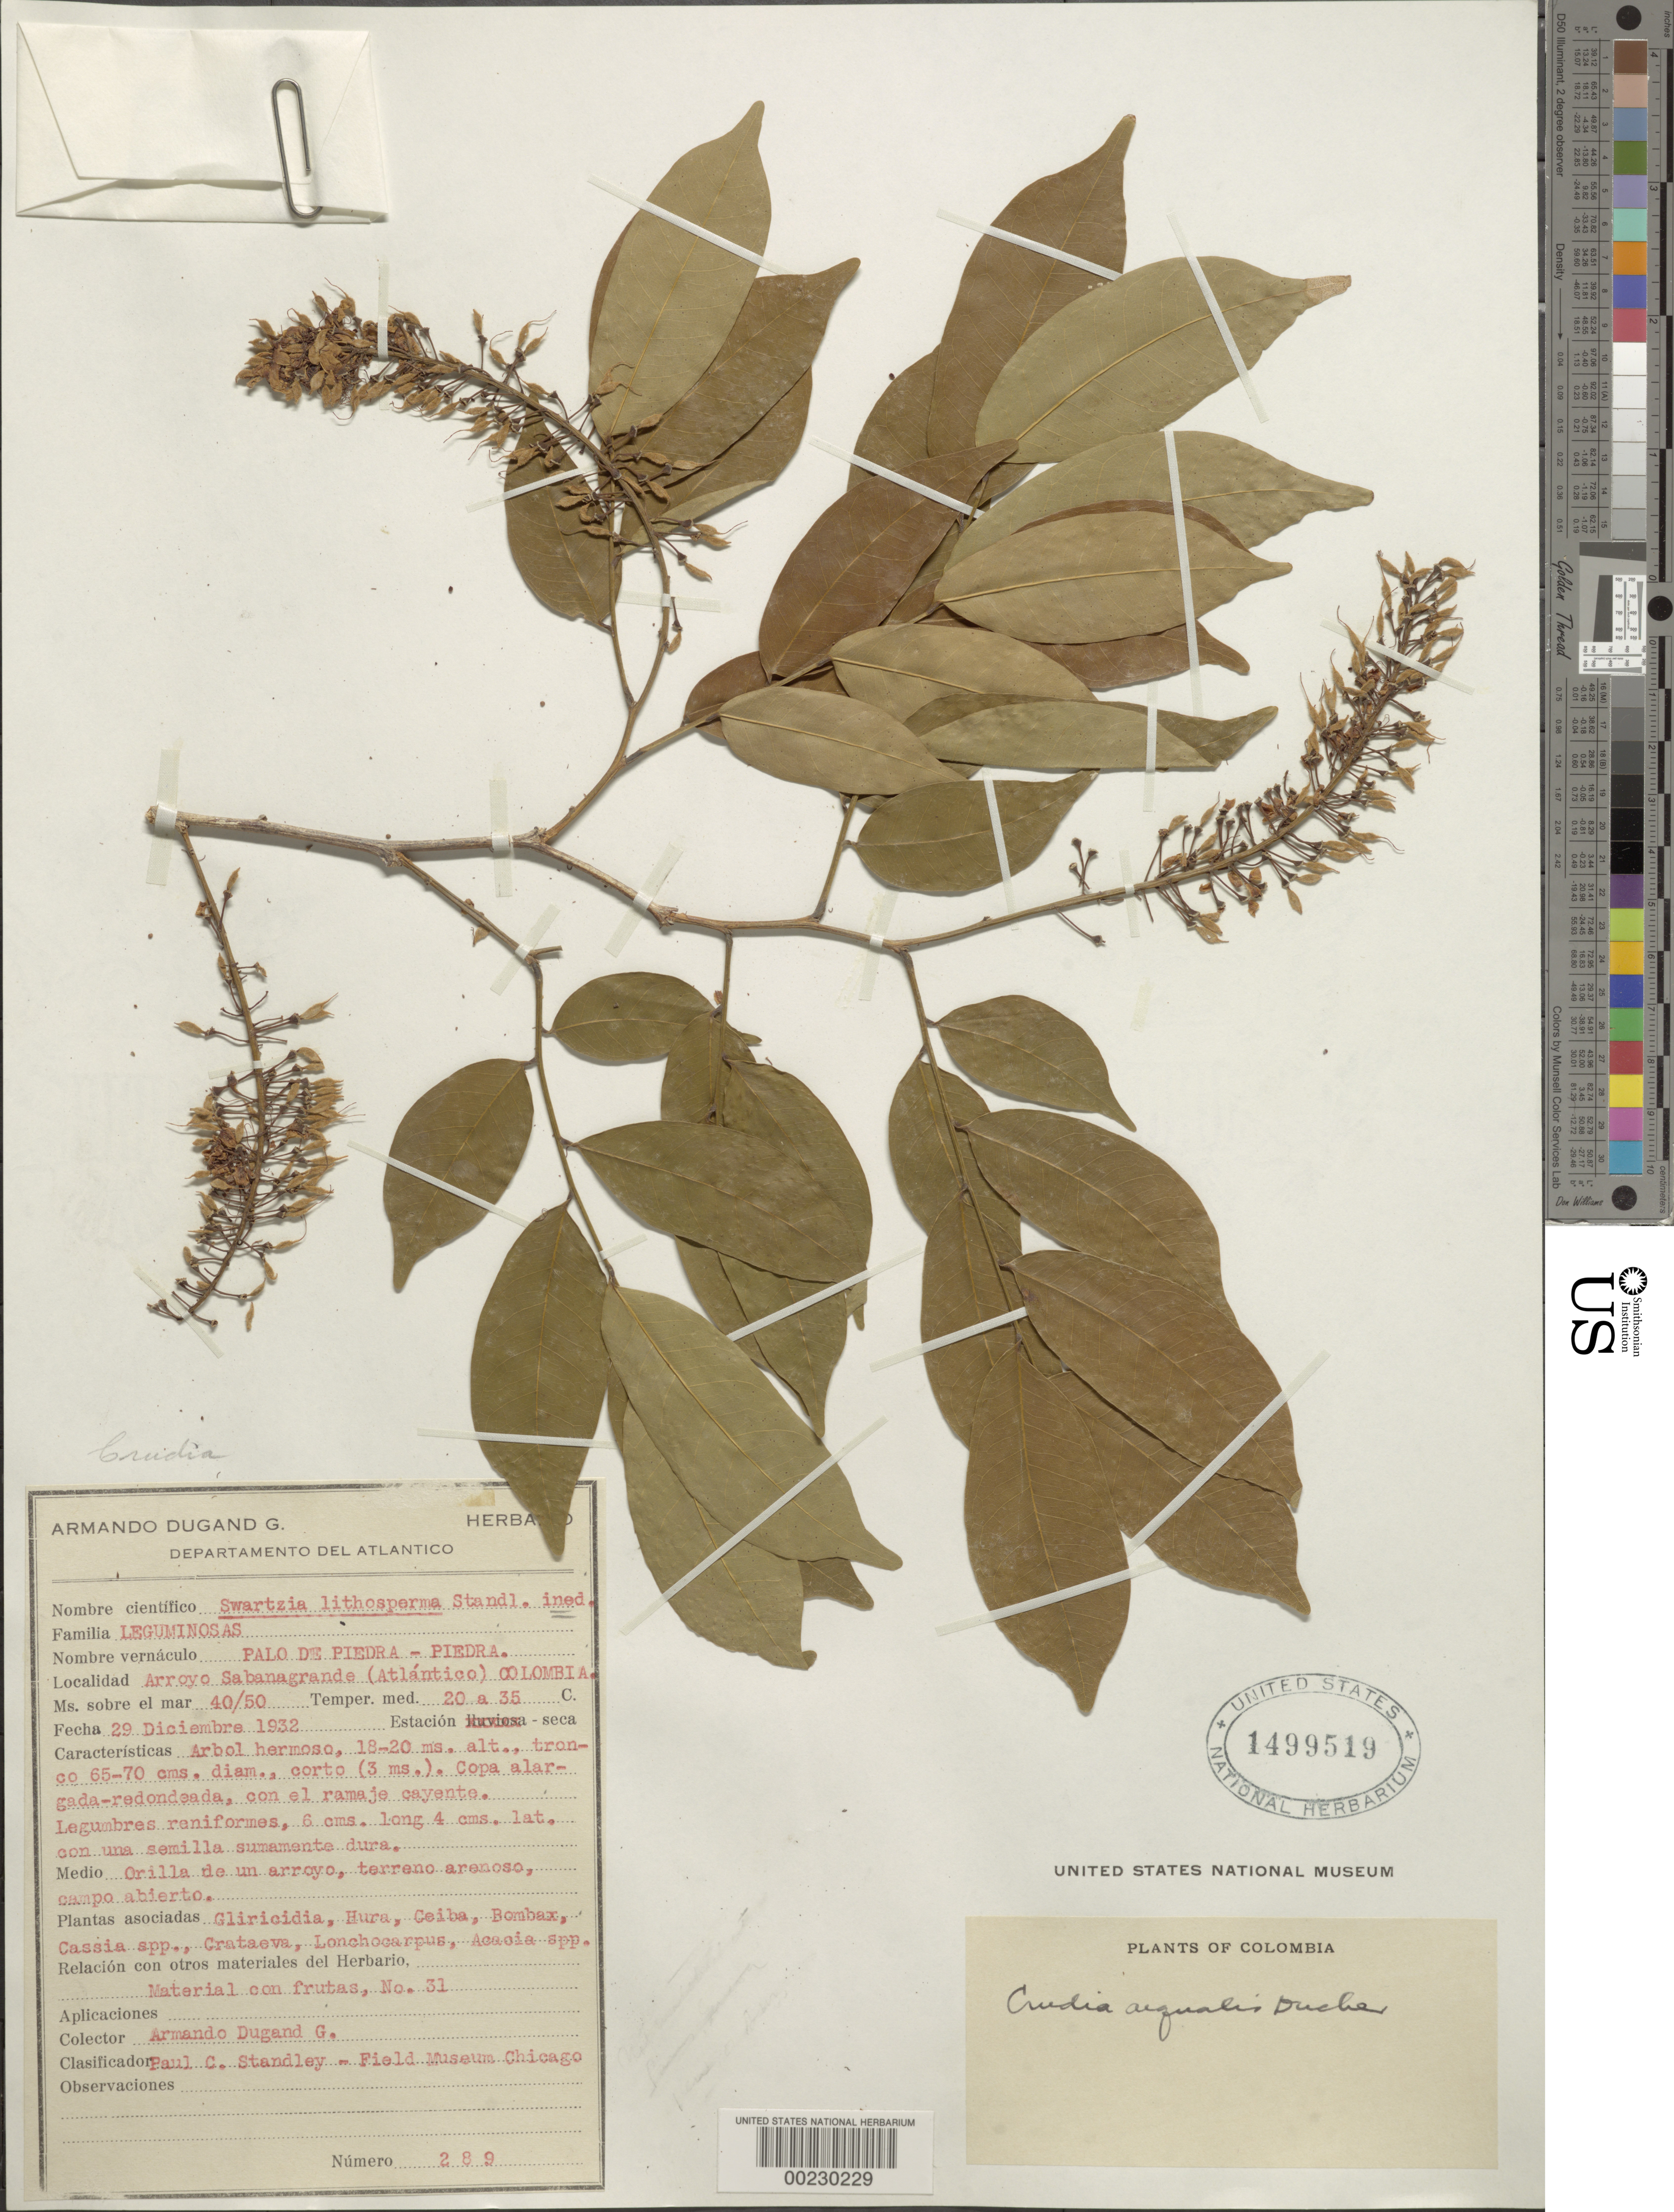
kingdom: Plantae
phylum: Tracheophyta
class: Magnoliopsida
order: Fabales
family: Fabaceae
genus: Crudia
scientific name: Crudia sp.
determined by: Strong, Mark T., (BOT), Smithsonian Institution - National Museum of Natural History (UNITED STATES)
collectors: A. Dugand G.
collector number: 289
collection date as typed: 29 Dec 1932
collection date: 1932-12-29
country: Colombia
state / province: Atlántico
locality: Arroyo Sabana Grande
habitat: Edge of the arroyo; sandy ground; open campo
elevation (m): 40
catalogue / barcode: US 1499519